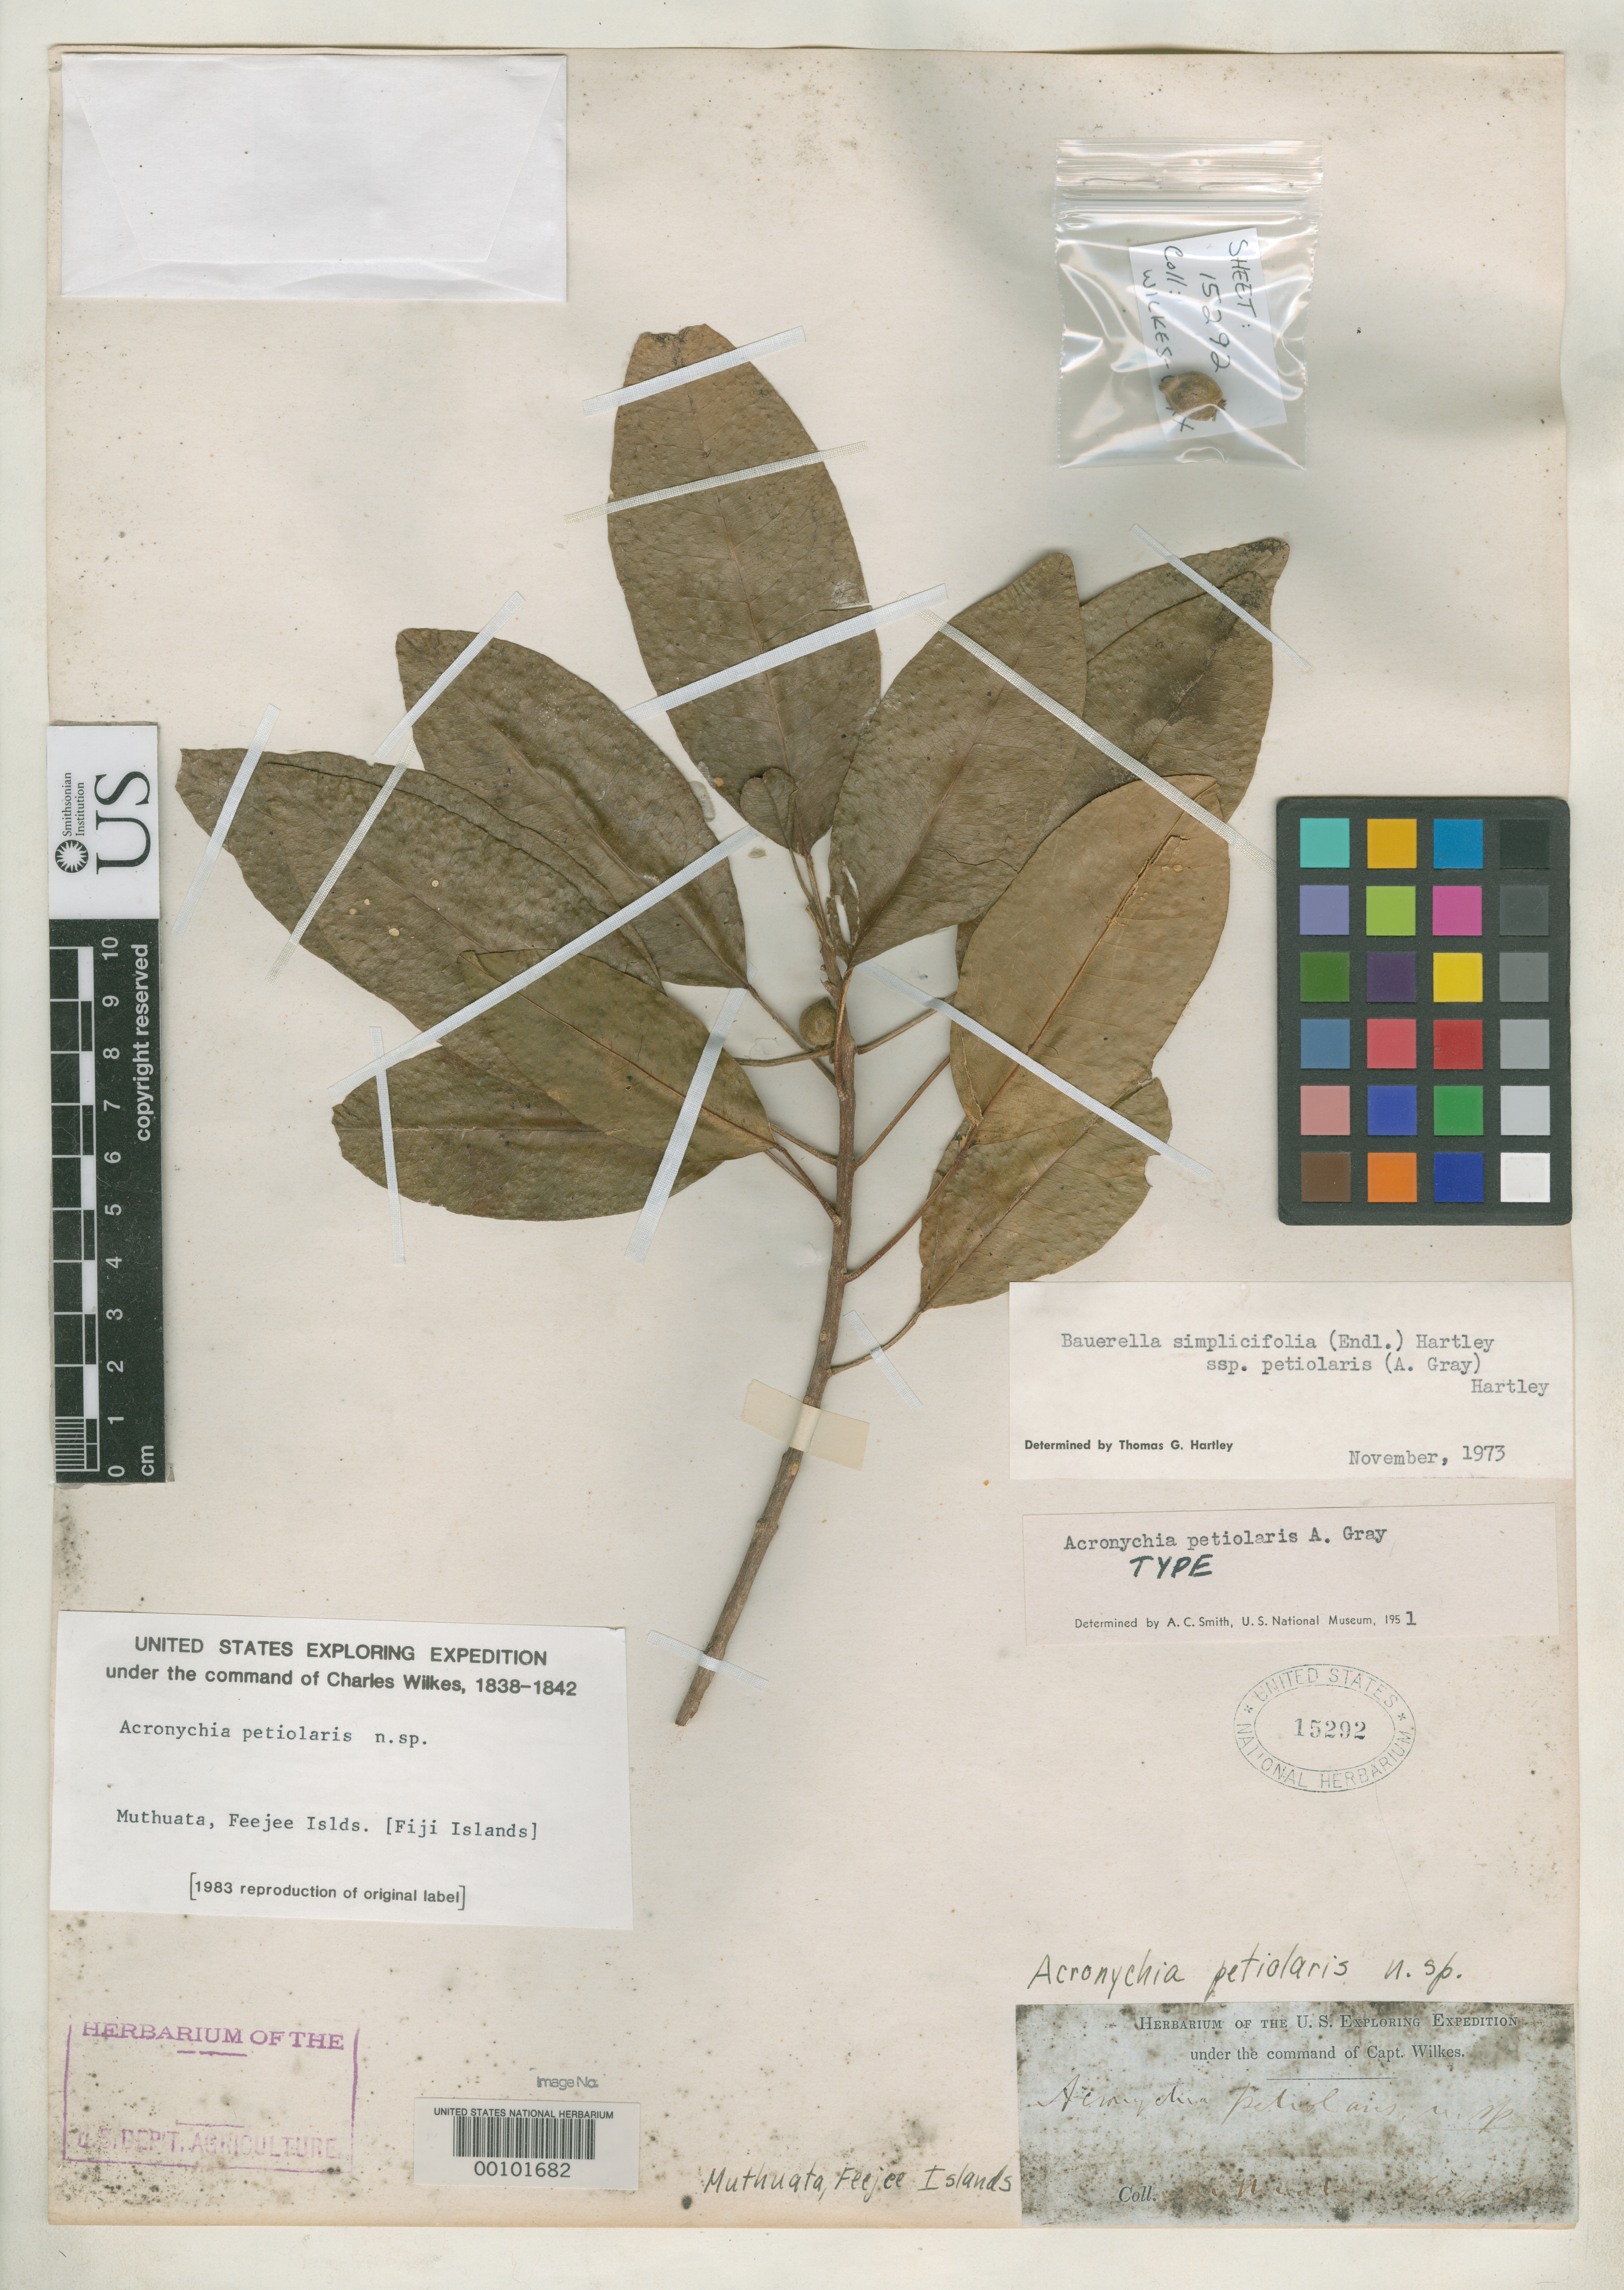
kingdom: Plantae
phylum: Tracheophyta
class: Magnoliopsida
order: Sapindales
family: Rutaceae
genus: Acronychia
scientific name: Acronychia petiolaris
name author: A. Gray in Wilkes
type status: Holotype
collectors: Wilkes Explor. Exped.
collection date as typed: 1838 to -- --- 1842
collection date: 1838/1842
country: Fiji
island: Vanua Levu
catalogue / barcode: US 15292